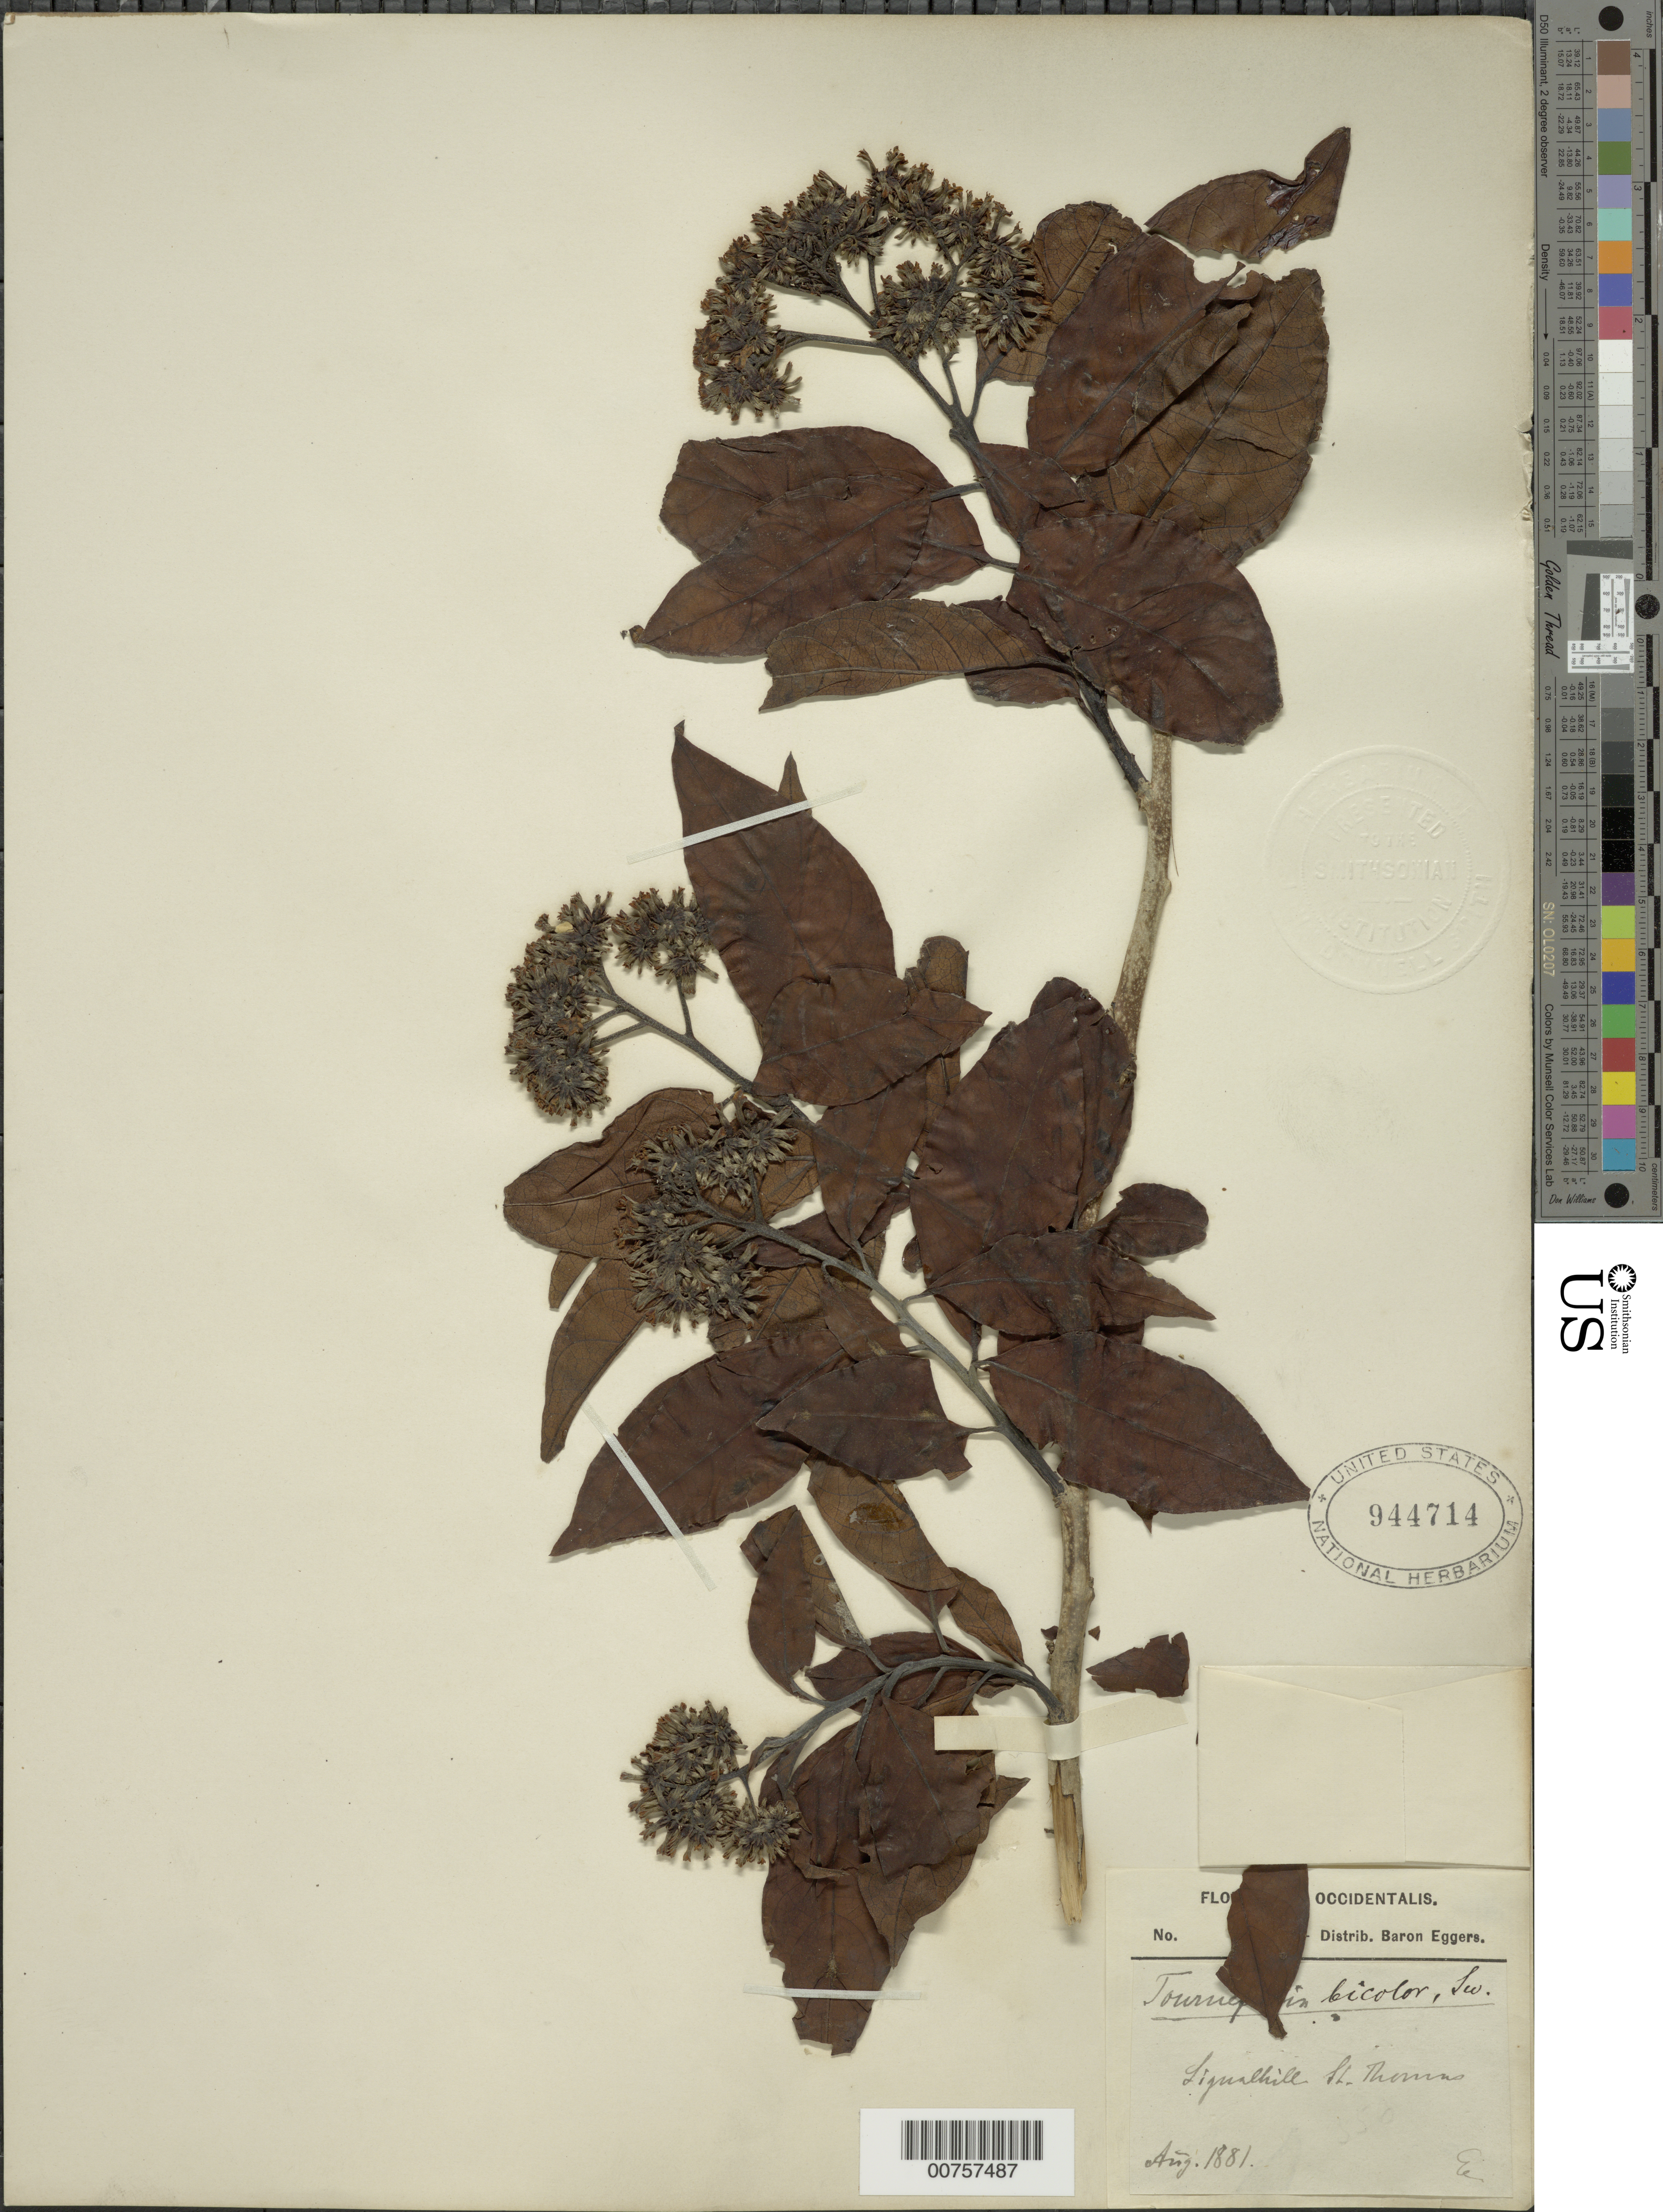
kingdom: Plantae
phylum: Tracheophyta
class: Magnoliopsida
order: Boraginales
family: Heliotropiaceae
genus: Tournefortia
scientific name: Tournefortia bicolor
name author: Sw.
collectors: H. F. A. von Eggers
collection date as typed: Aug 1881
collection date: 1881-08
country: U.S. Virgin Islands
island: St. Thomas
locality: Ligualhill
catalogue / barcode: US 944714